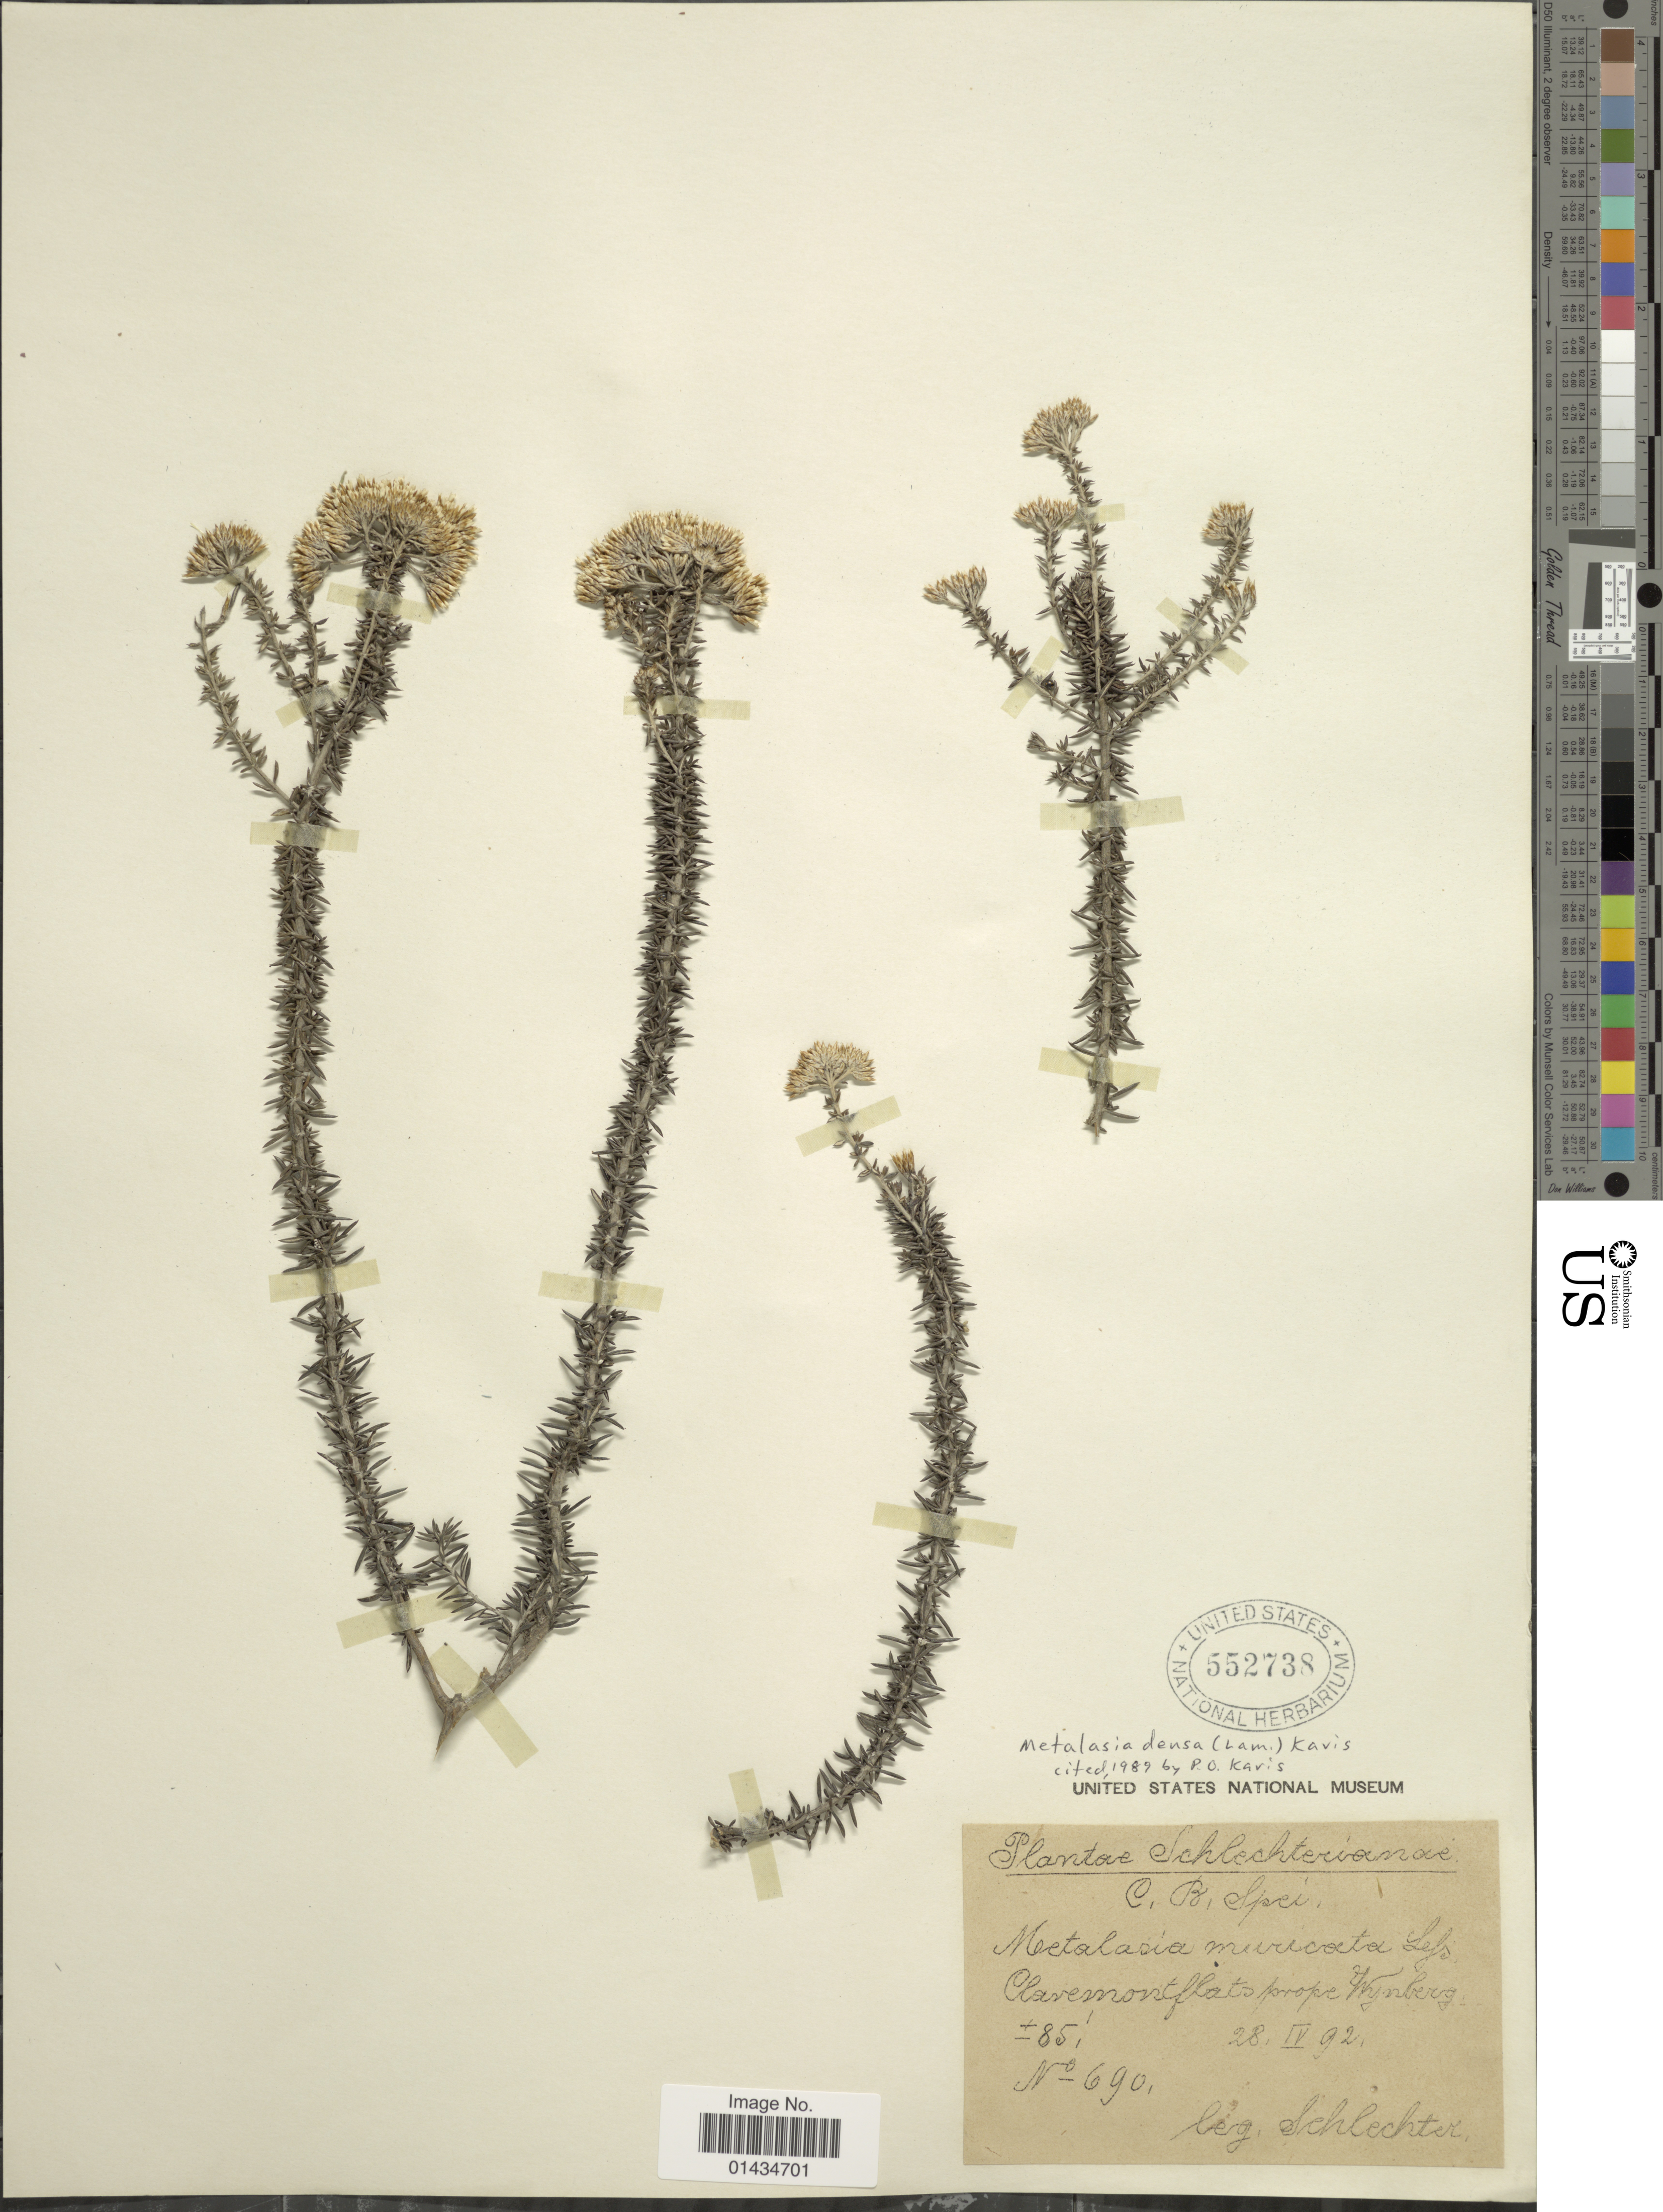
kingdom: Plantae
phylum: Tracheophyta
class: Magnoliopsida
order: Asterales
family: Asteraceae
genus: Metalasia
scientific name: Metalasia densa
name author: (Lam.) P.O. Karis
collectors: Schlechter, --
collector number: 690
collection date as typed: Transcribed d/m/y: 28/4/92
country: South Africa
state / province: Western Cape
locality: Claremont flats, Wynberg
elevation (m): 26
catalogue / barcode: US 552738